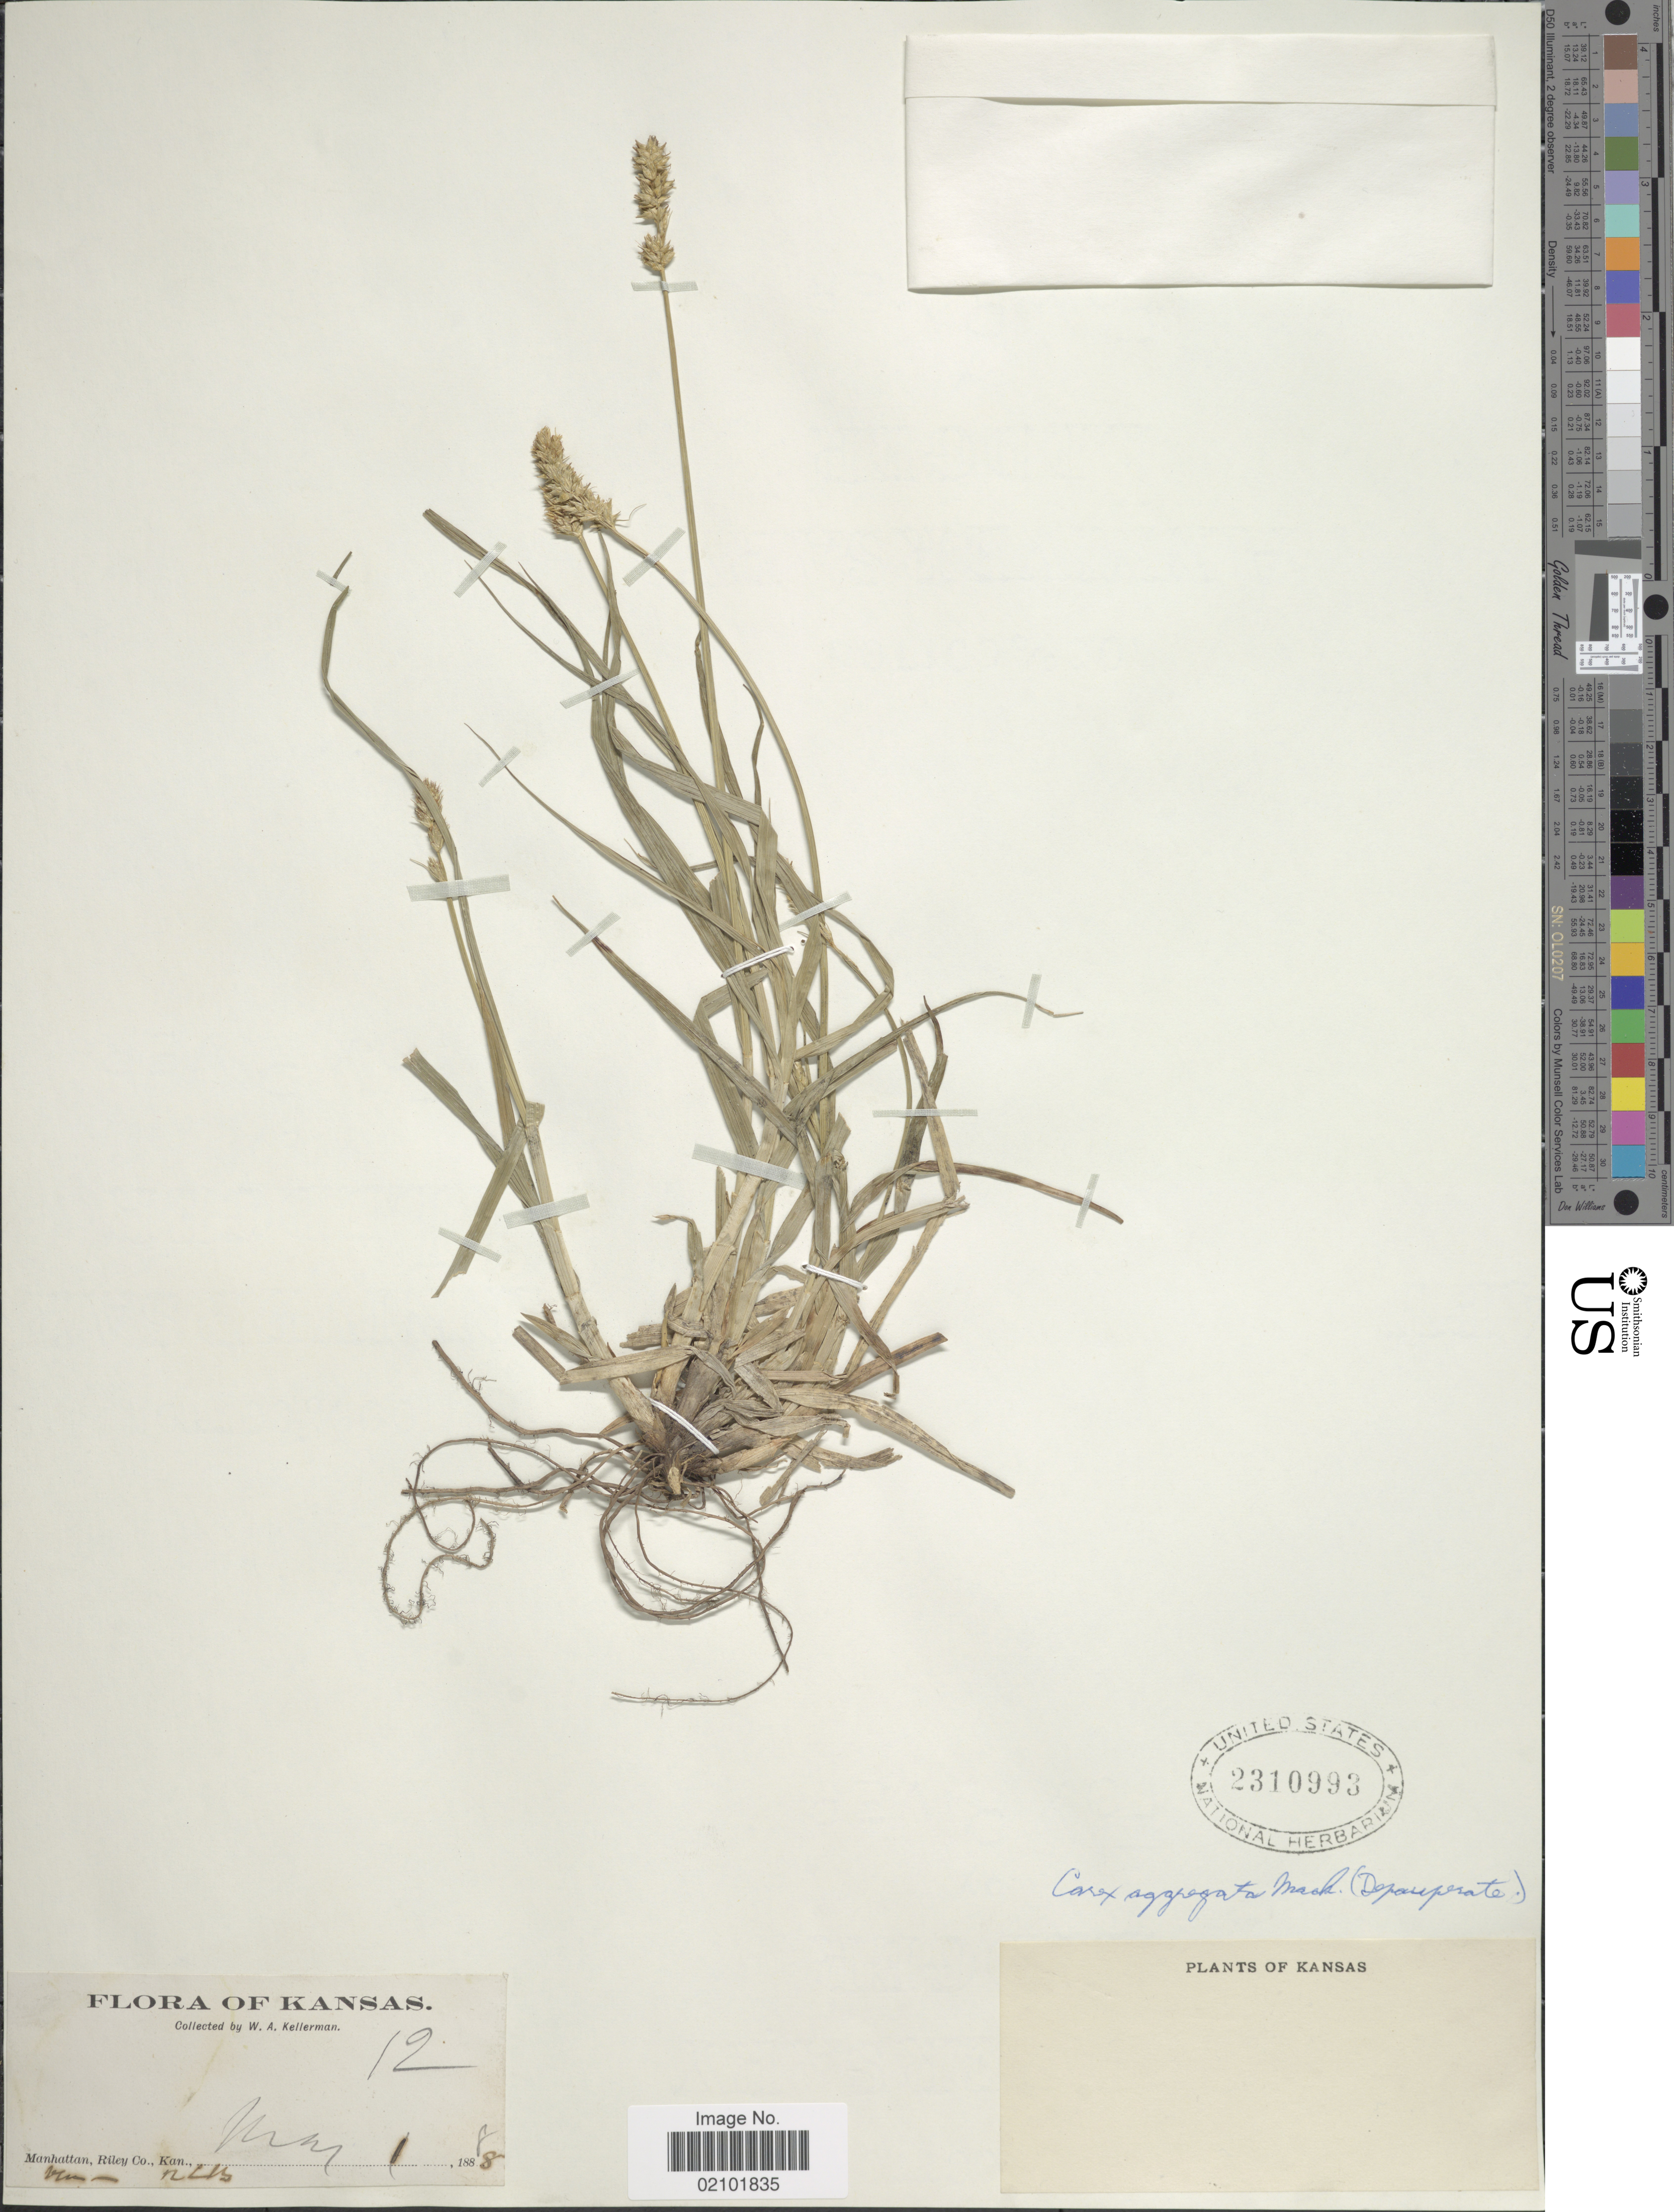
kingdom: Plantae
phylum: Tracheophyta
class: Liliopsida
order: Poales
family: Cyperaceae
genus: Carex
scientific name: Carex aggregata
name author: Mack.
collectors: W. Kellerman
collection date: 1888-05-01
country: United States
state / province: Kansas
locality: Manhattan, Riley Co.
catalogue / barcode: US 2310993